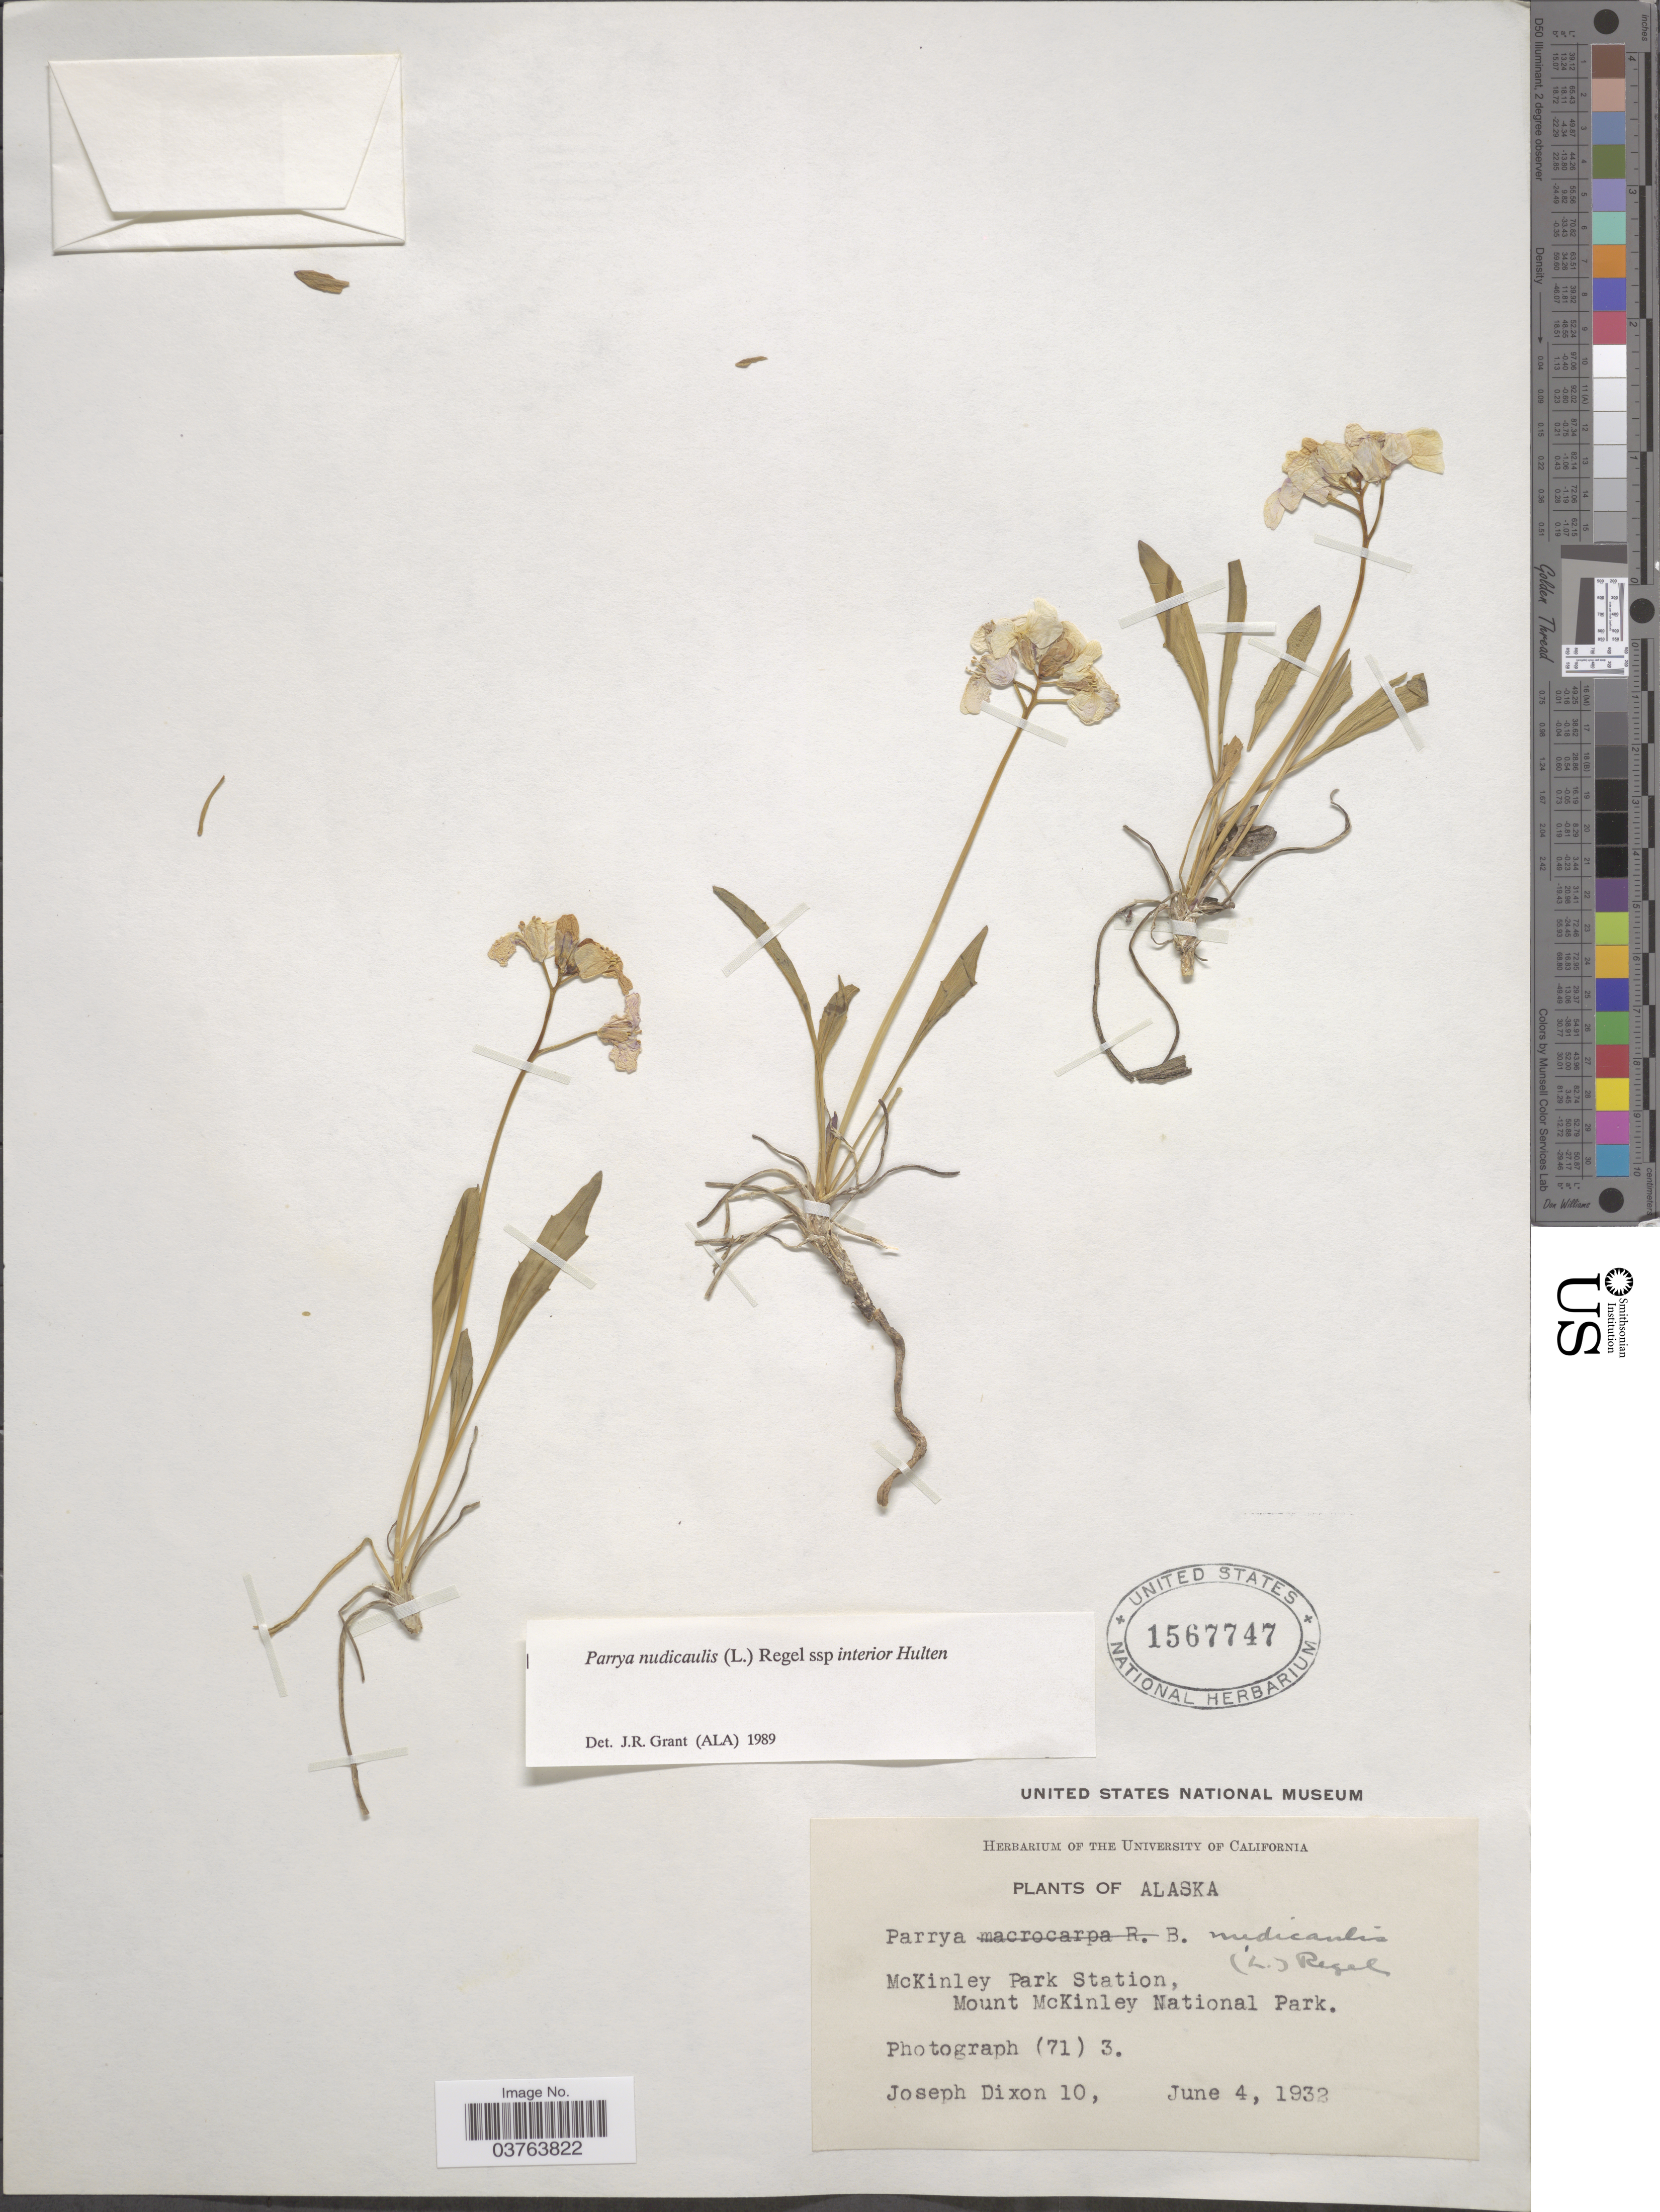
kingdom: Plantae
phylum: Tracheophyta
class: Magnoliopsida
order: Brassicales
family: Brassicaceae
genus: Parrya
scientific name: Parrya nudicaulis subsp. interior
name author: Hultén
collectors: J. Dixon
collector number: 10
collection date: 1932-06-04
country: United States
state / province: Alaska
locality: McKinley Park Station, Mount McKinley National Park.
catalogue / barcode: US 1567747